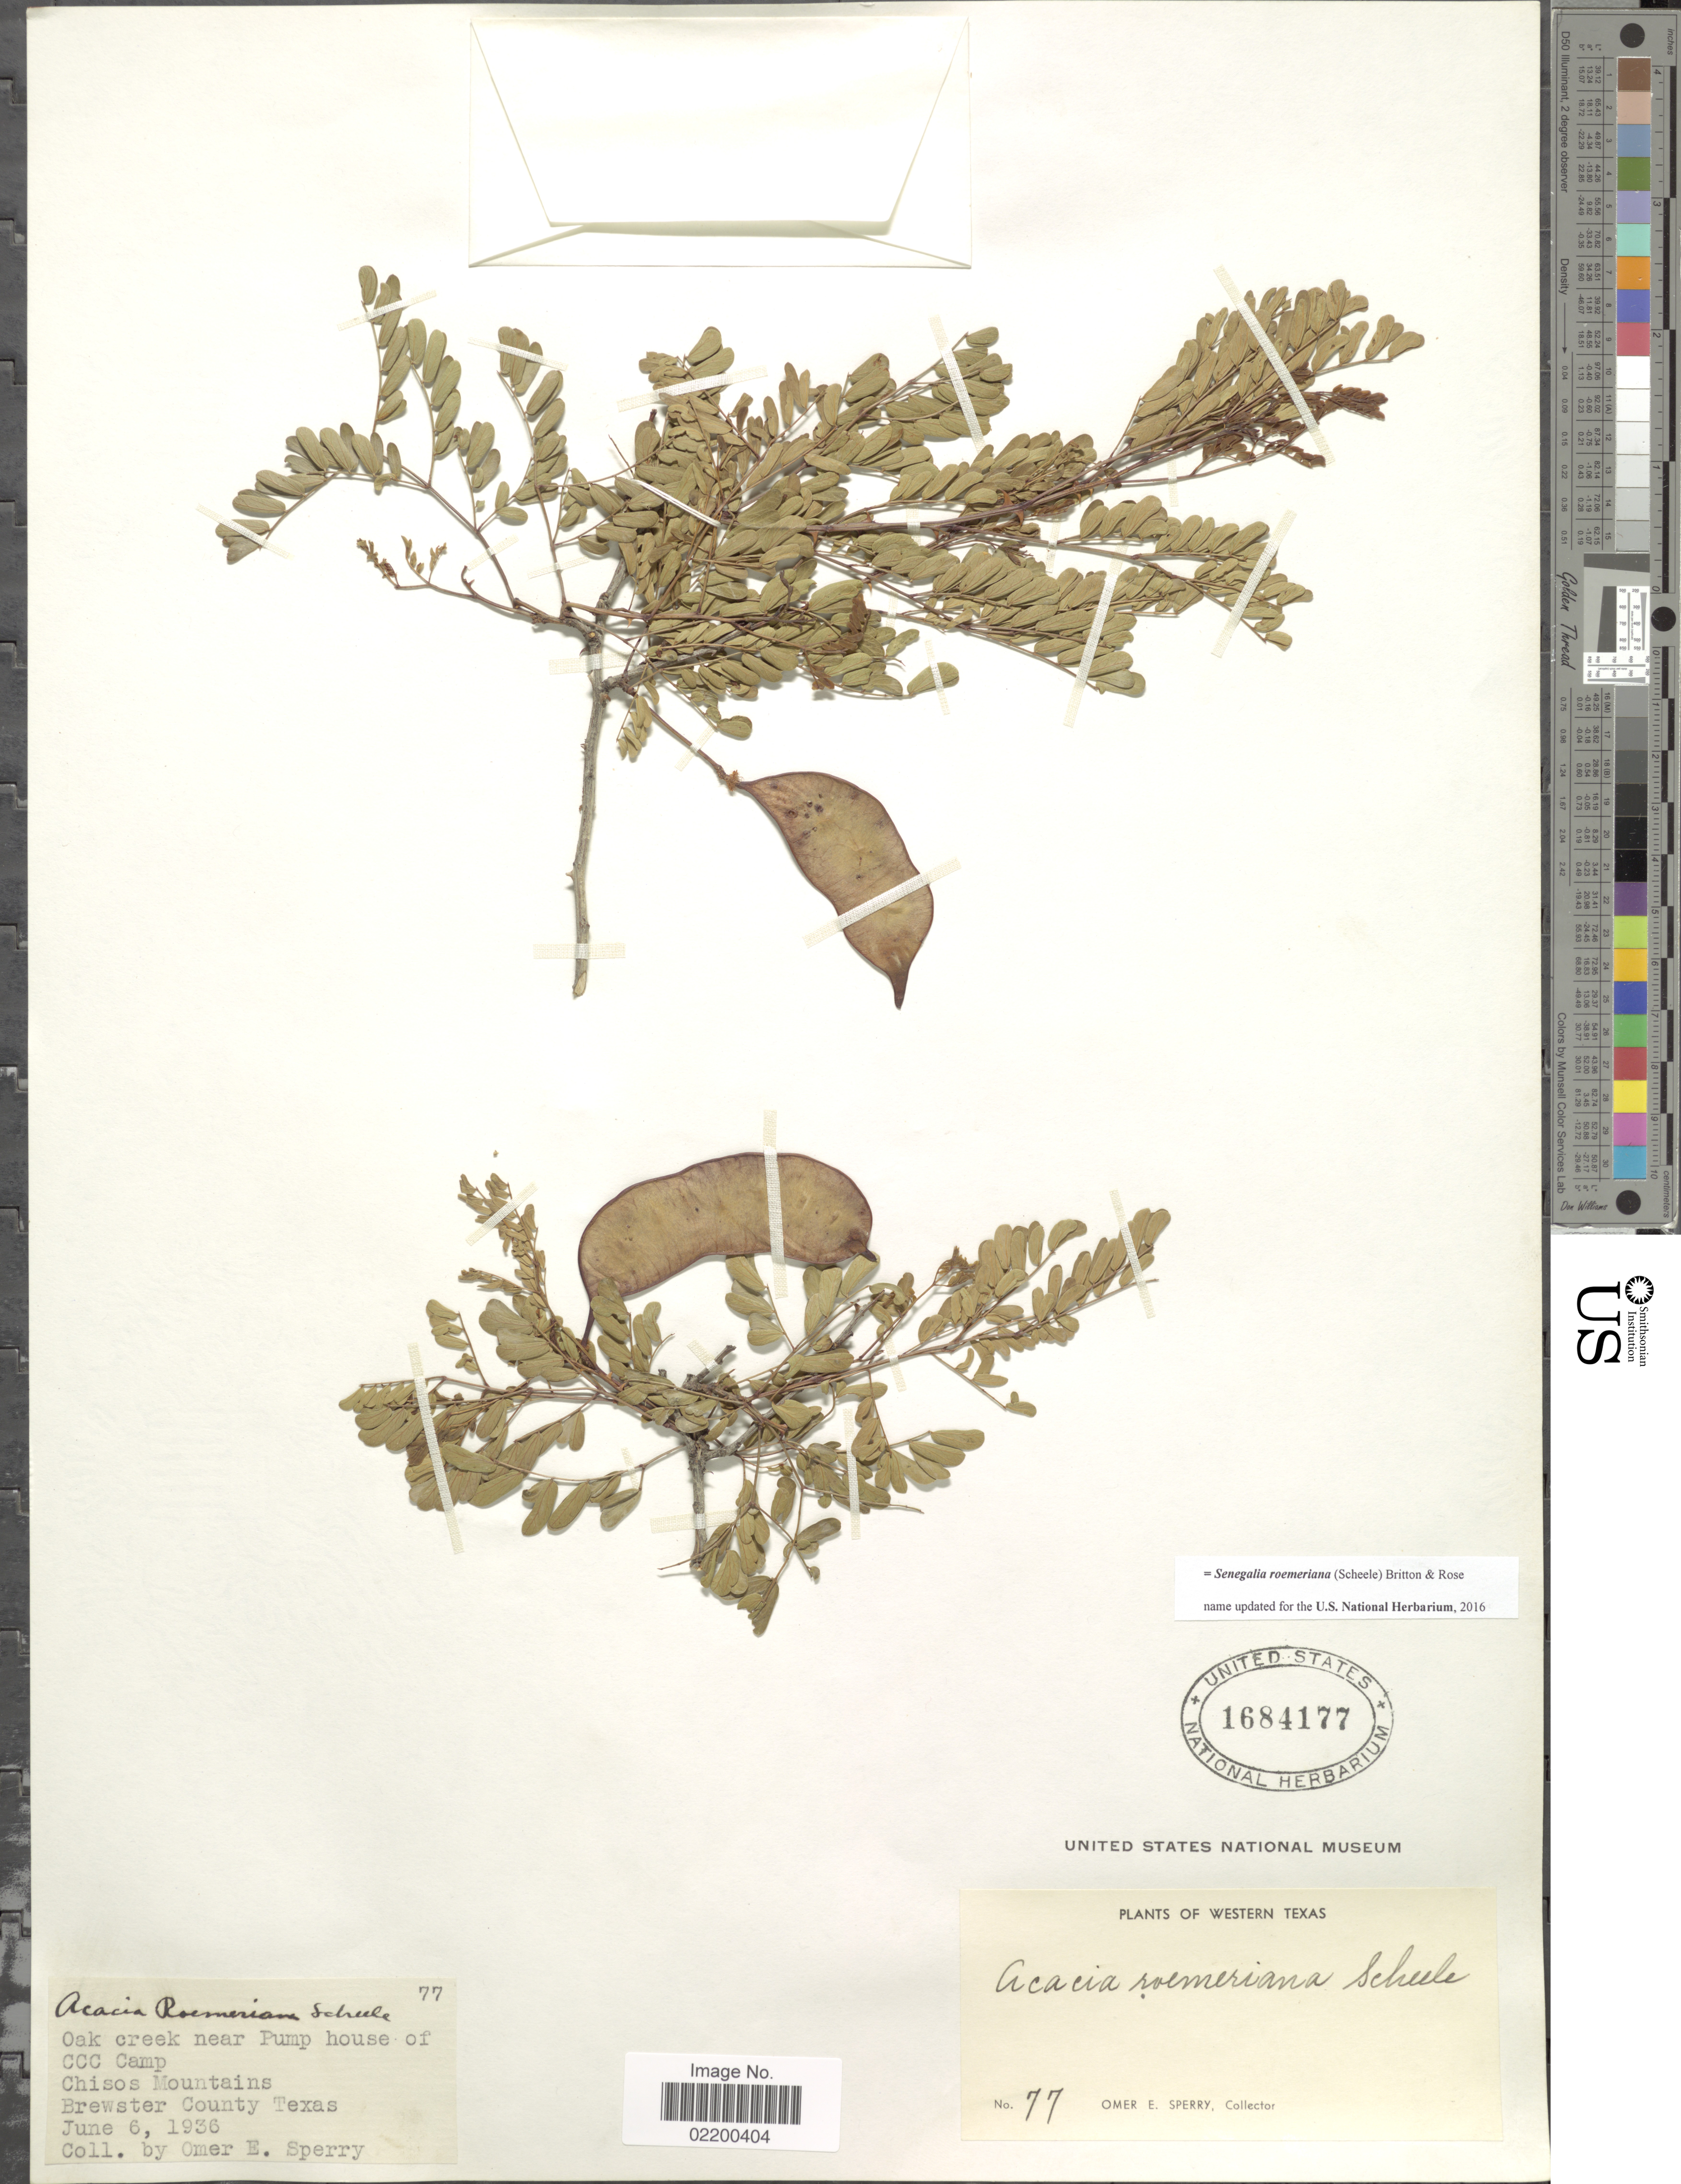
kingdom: Plantae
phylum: Tracheophyta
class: Magnoliopsida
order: Fabales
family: Fabaceae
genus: Senegalia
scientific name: Senegalia roemeriana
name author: (Scheele) Britton & Rose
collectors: O. E. Sperry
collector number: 77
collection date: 1936-06-06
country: United States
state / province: Texas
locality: Western Texas, oak creek near Pump house of CCC Camp, Chisos Mountains, Brewster County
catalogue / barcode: US 1684177